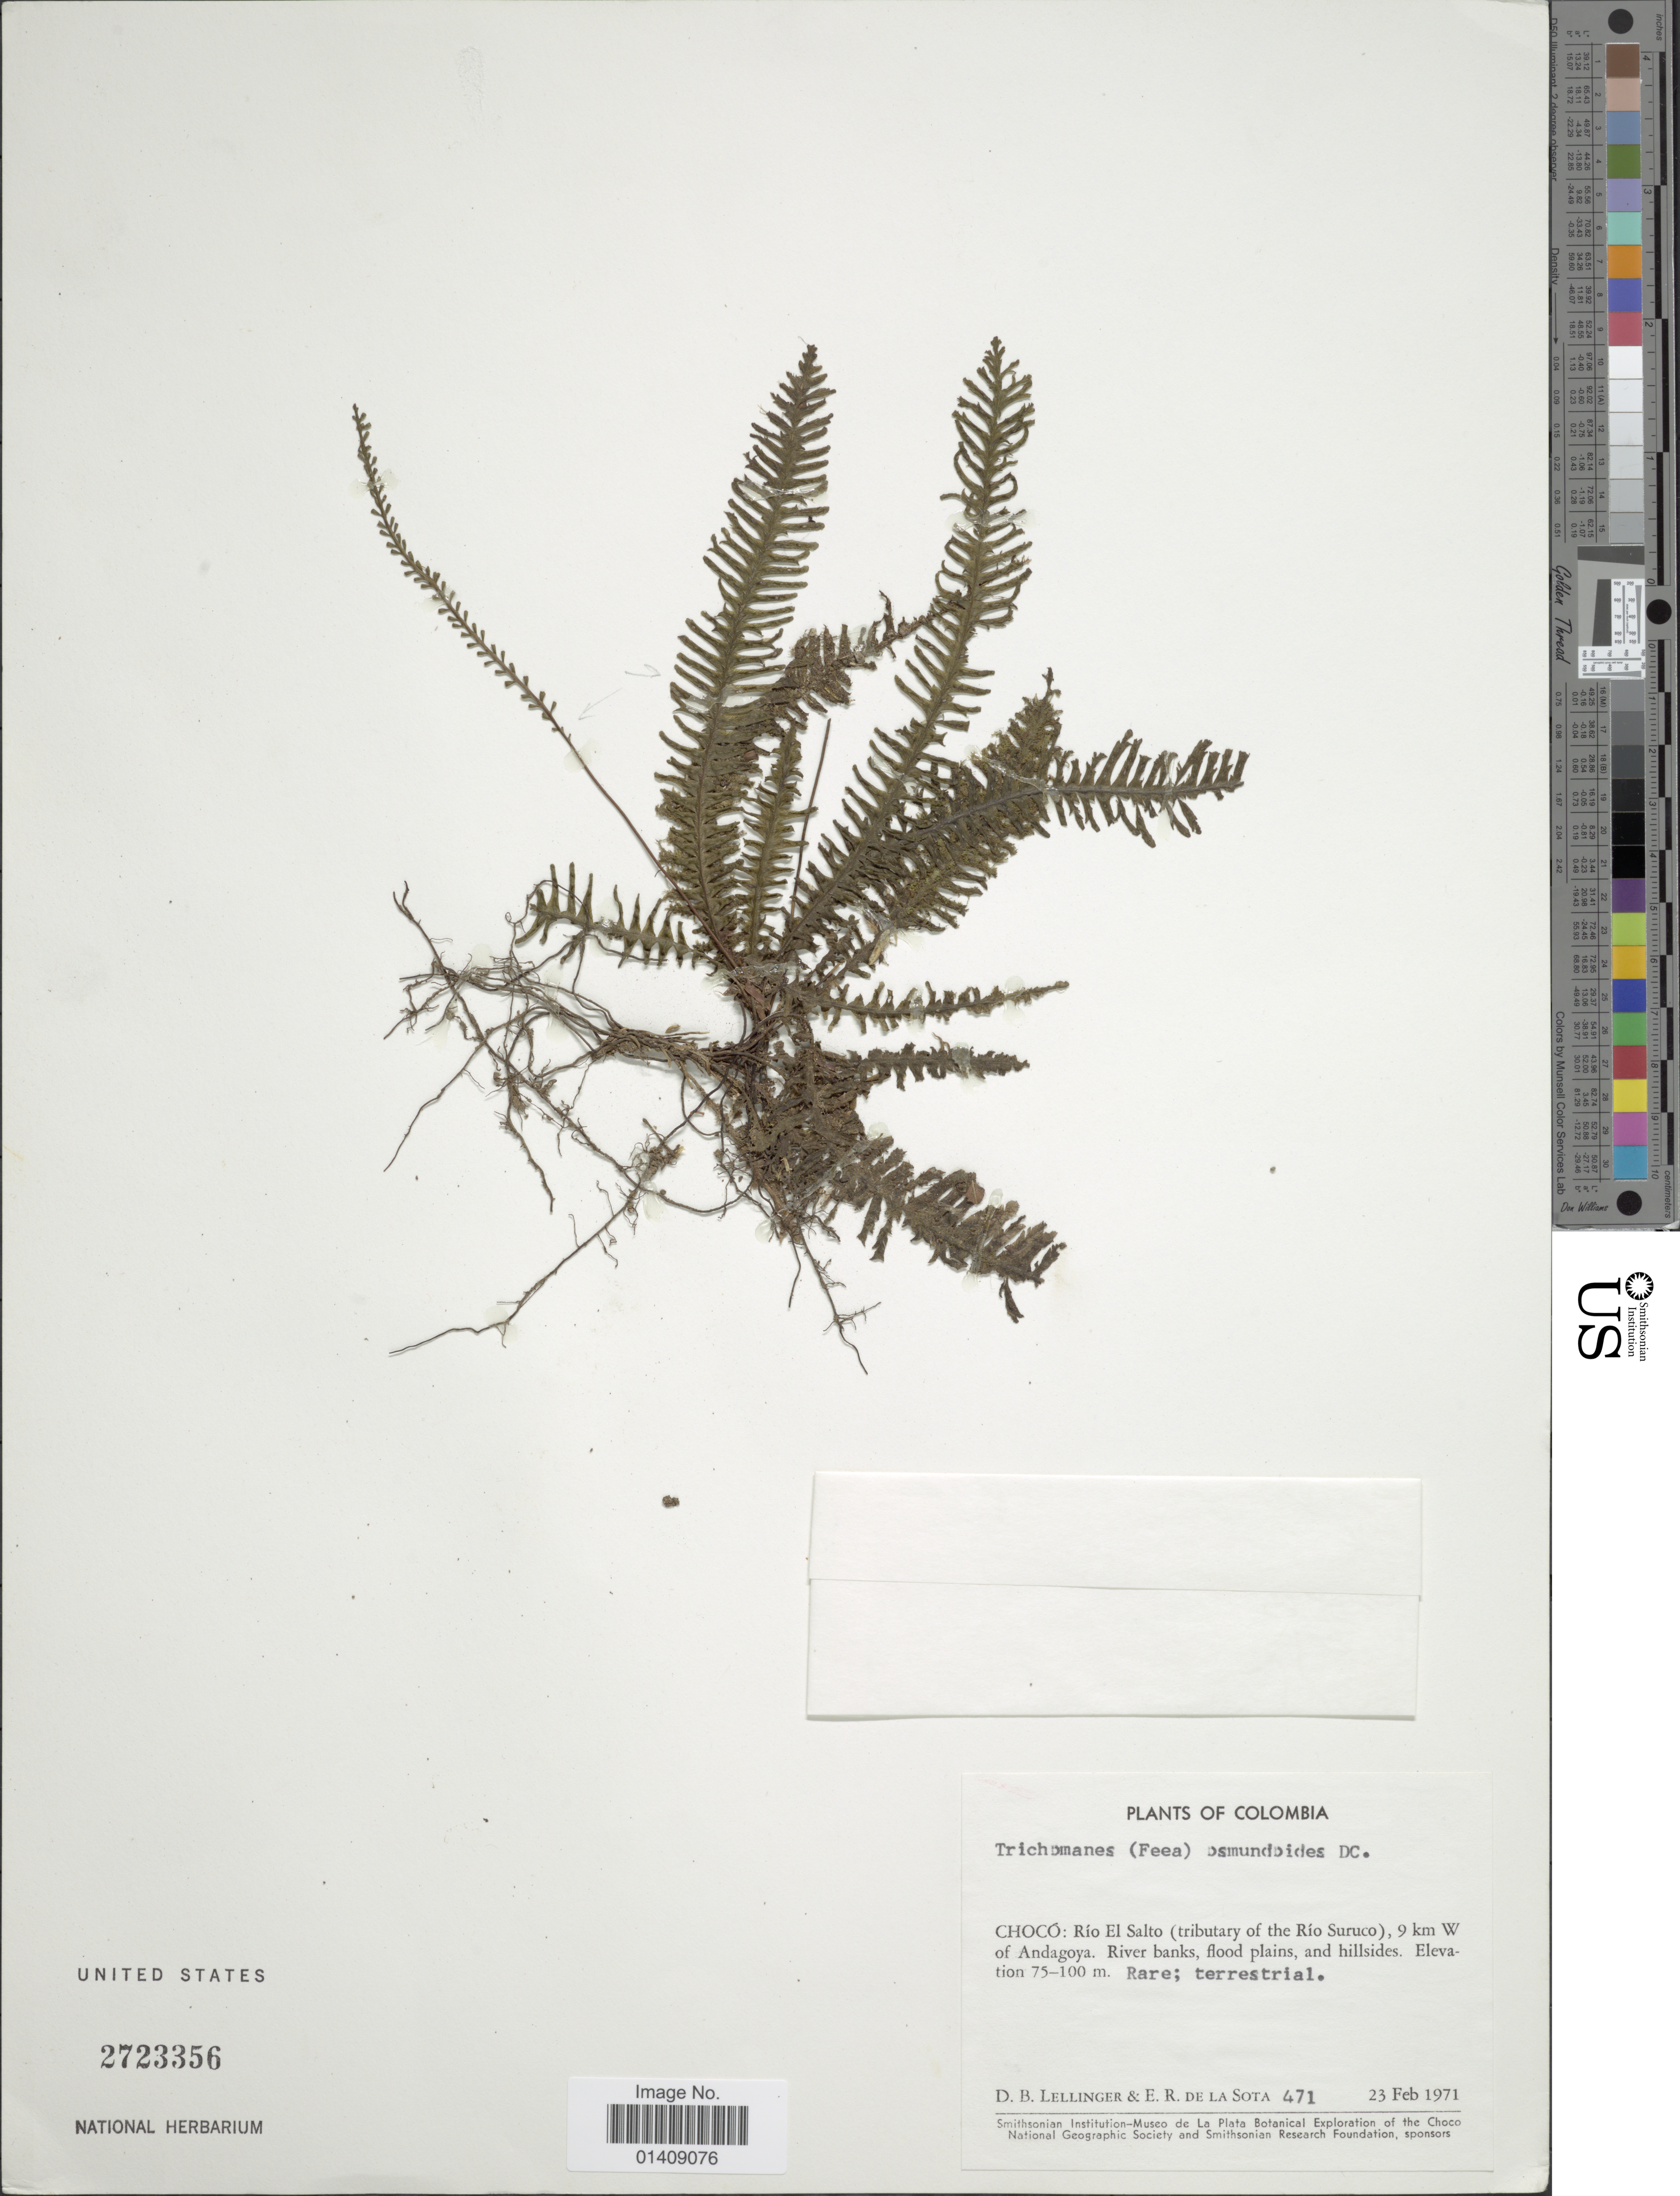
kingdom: Plantae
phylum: Tracheophyta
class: Polypodiopsida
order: Hymenophyllales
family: Hymenophyllaceae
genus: Trichomanes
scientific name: Trichomanes osmundoides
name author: DC. ex Poir.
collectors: D. B. Lellinger & E. R. de la Sota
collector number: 471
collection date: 1971-02-23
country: Colombia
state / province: Chocó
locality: Rio El Salto (Tributary of the Río Suruco), 9 km W of Andagoya. River banks, flood plains, and hillsides.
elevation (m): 75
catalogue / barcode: US 2723356